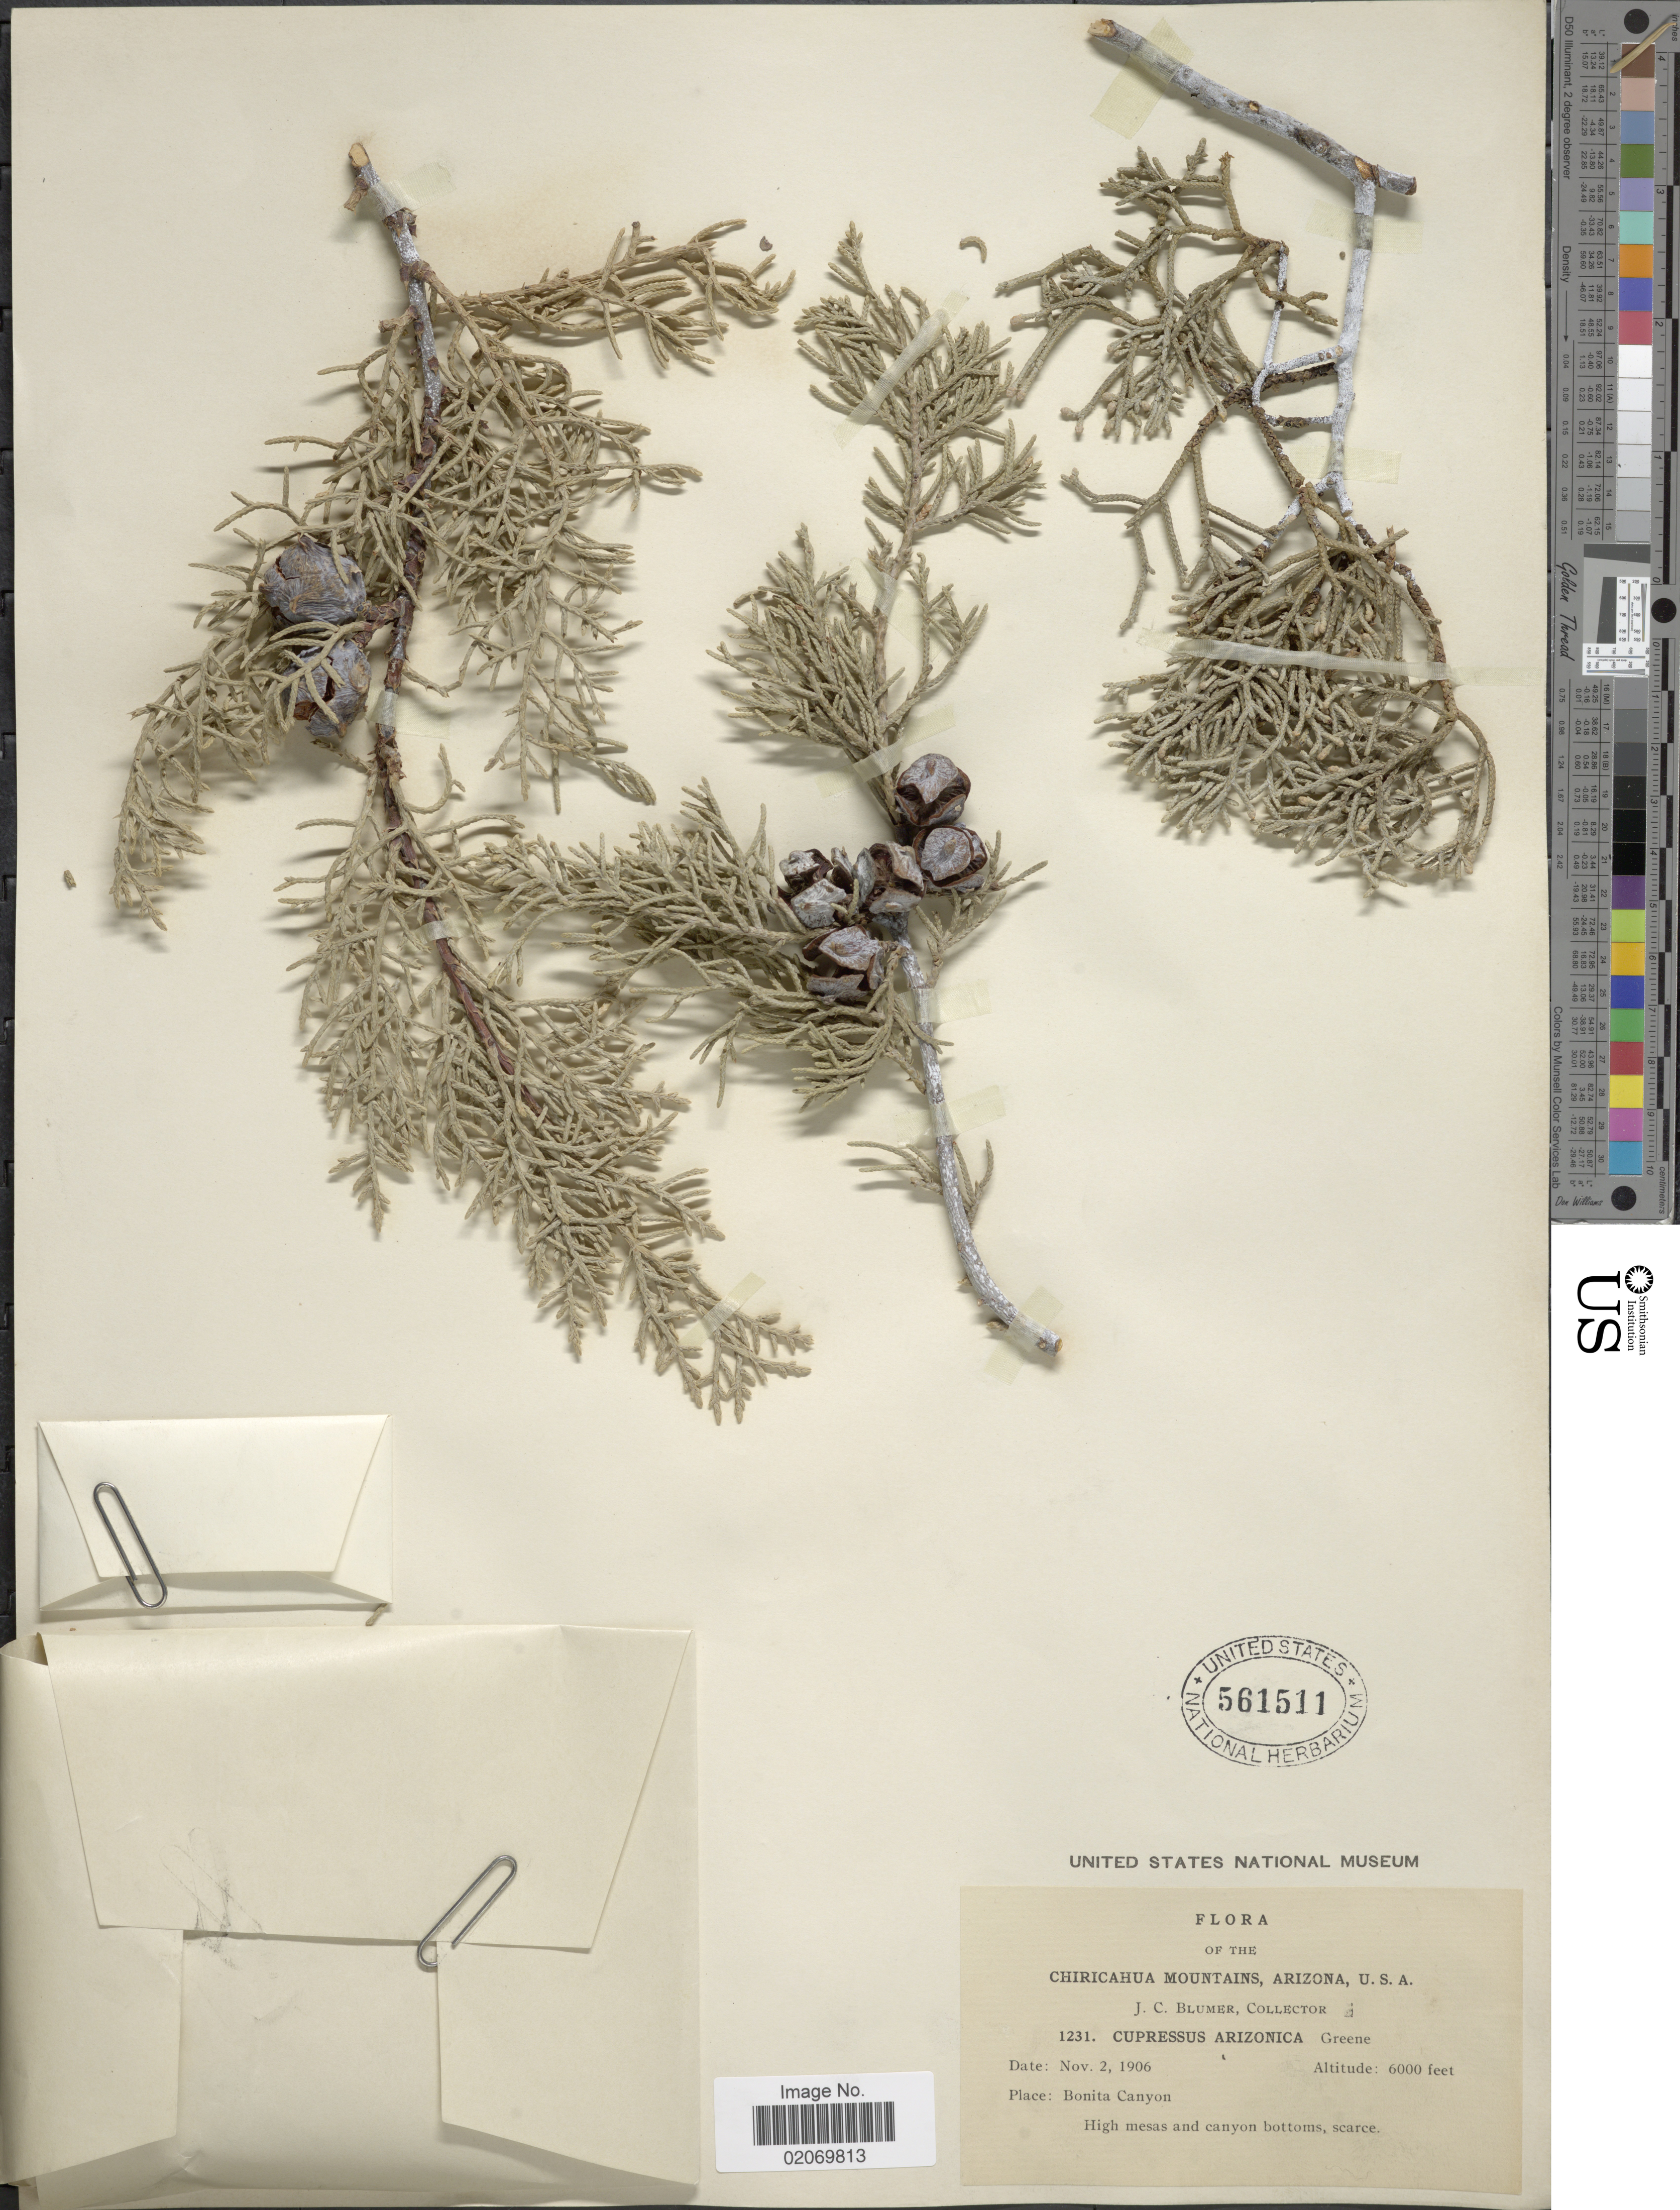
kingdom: Plantae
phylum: Tracheophyta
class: Pinopsida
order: Pinales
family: Cupressaceae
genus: Hesperocyparis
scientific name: Hesperocyparis arizonica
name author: (Greene) Bartel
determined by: (US) Smithsonian Institution - National Museum of Natural History - Department of Botany (UNITED STATES)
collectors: J. C. Blumer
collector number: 1231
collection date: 1906-11-02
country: United States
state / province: Arizona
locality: Chiracahua Mountains, Place: Bonita Canyon, High mesas and canyon bottoms, scarce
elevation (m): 1829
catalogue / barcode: US 561511